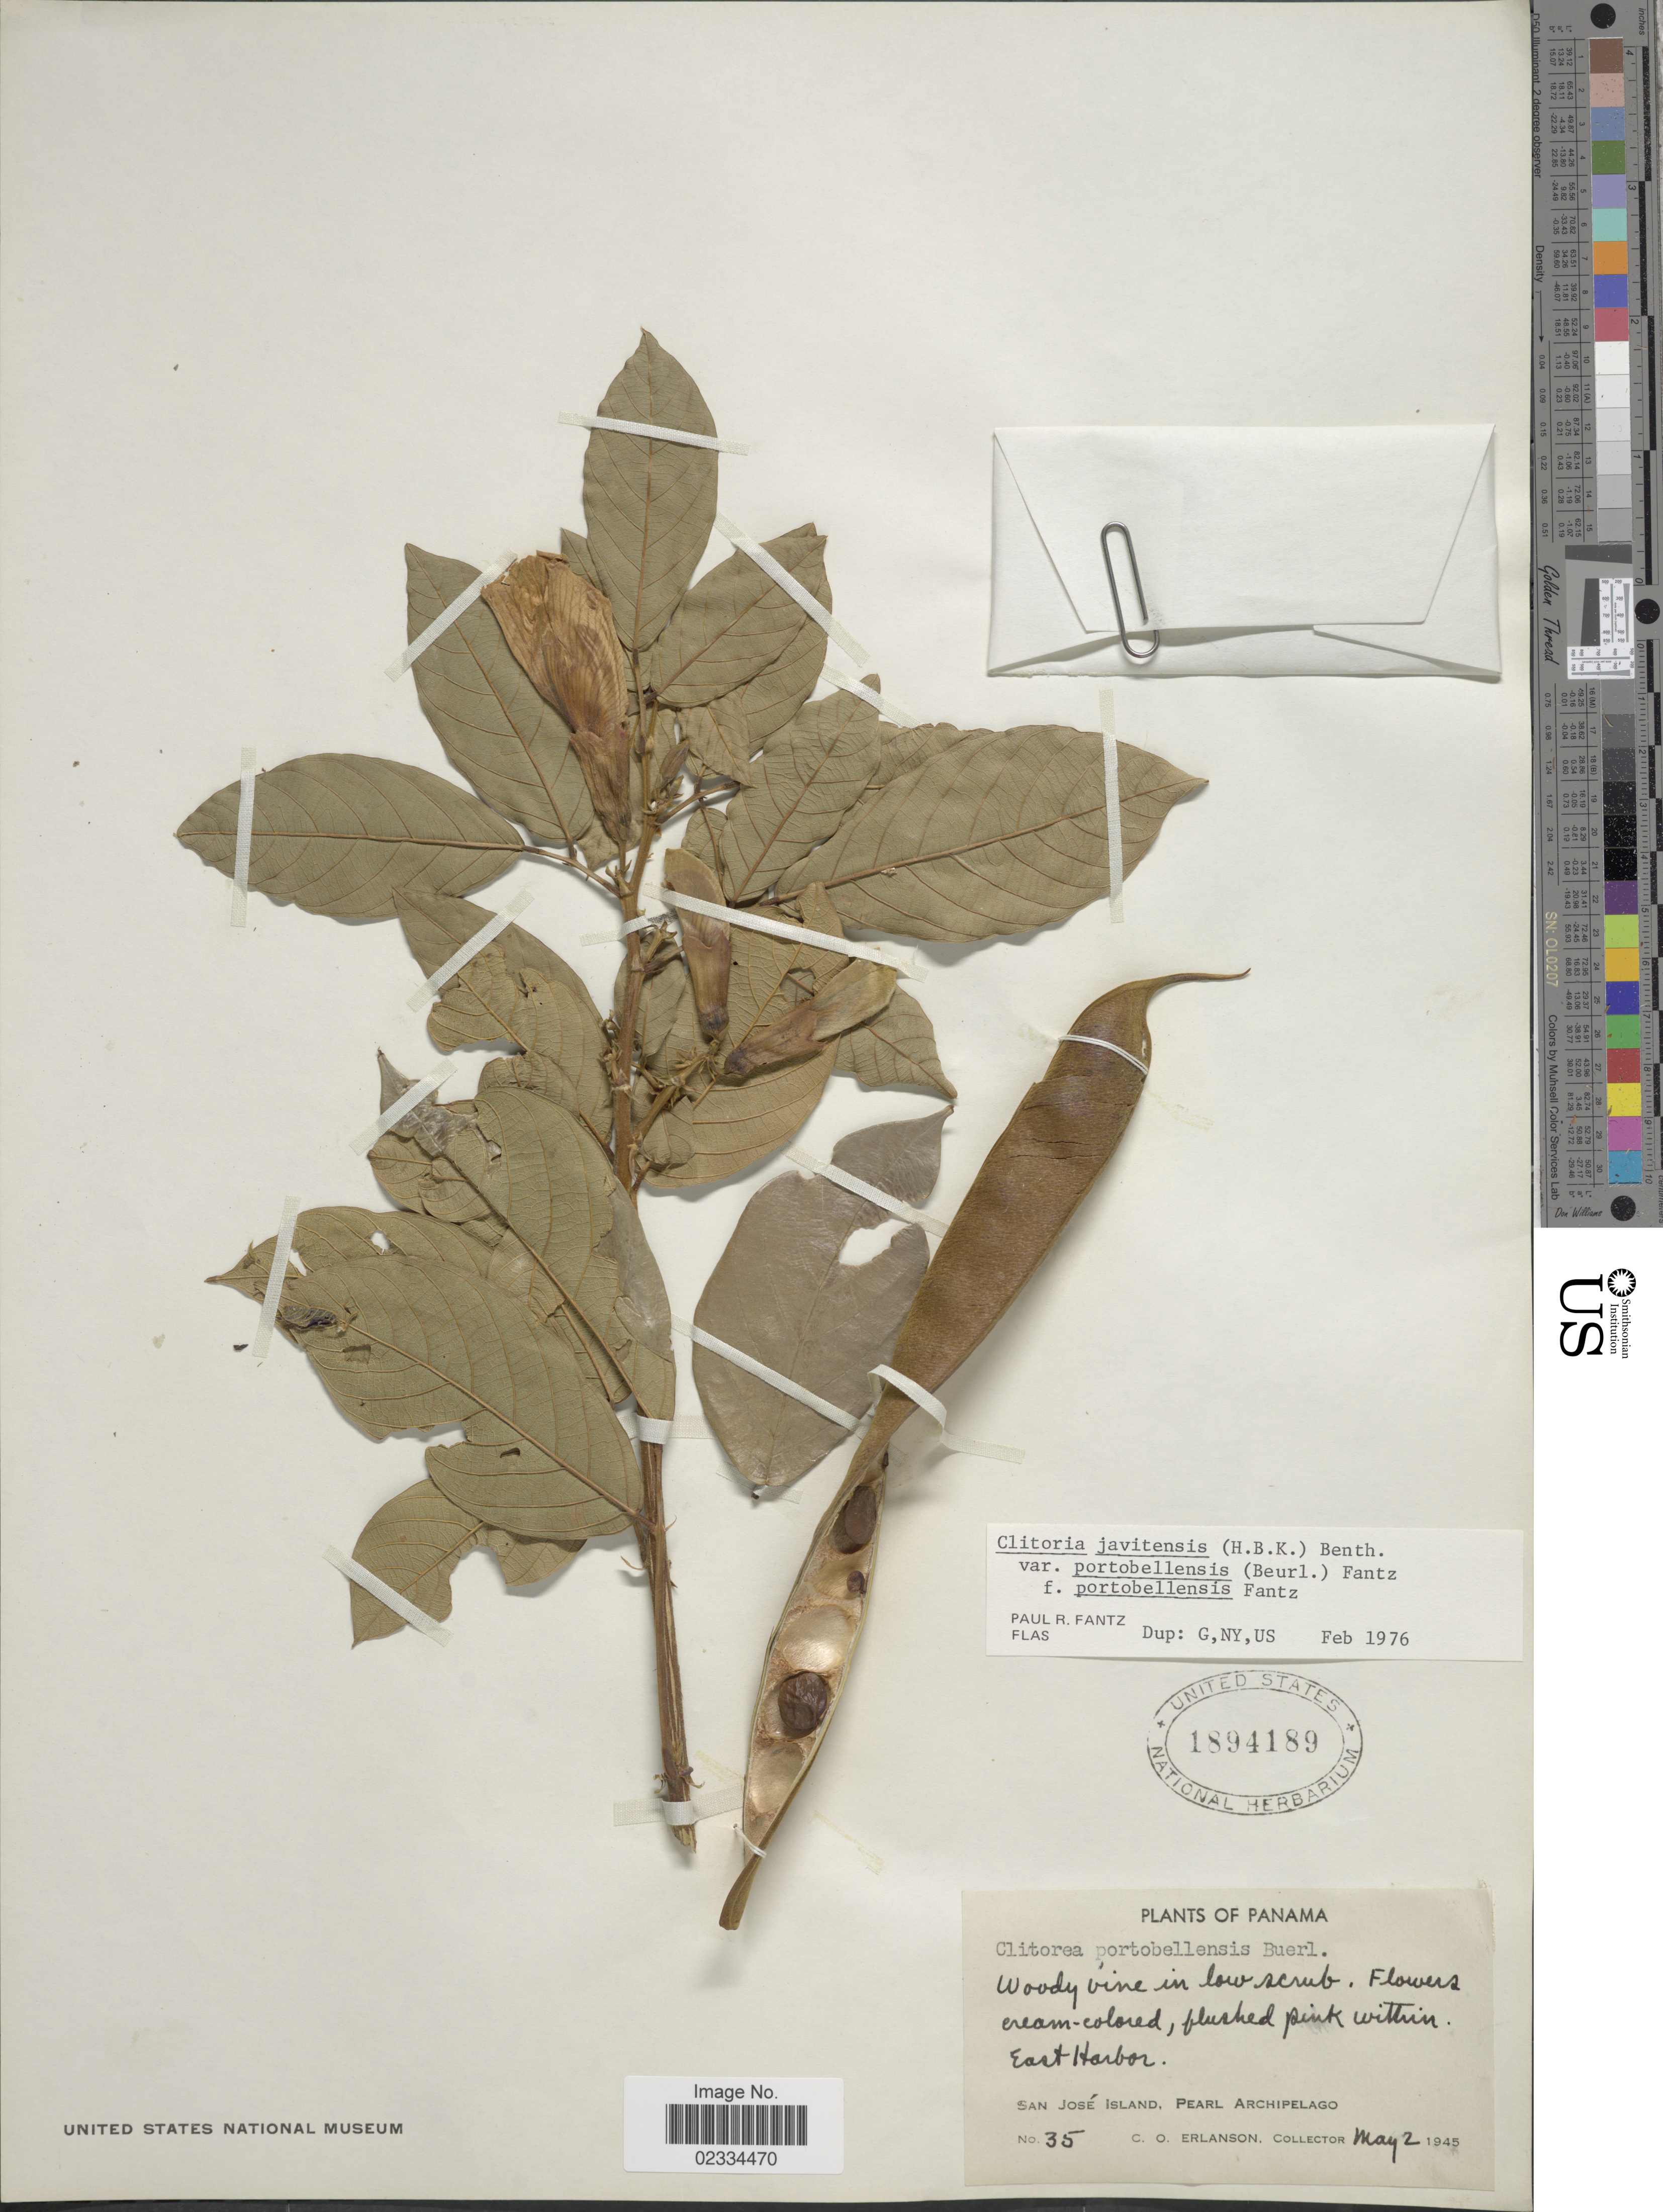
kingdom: Plantae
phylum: Tracheophyta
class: Magnoliopsida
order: Fabales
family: Fabaceae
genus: Clitoria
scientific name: Clitoria javitensis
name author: (Kunth) Benth.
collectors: C. O. Erlanson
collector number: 35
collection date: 1945-05-02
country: Panama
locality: San Jose Island, Pearl Archipelago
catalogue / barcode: US 31894189